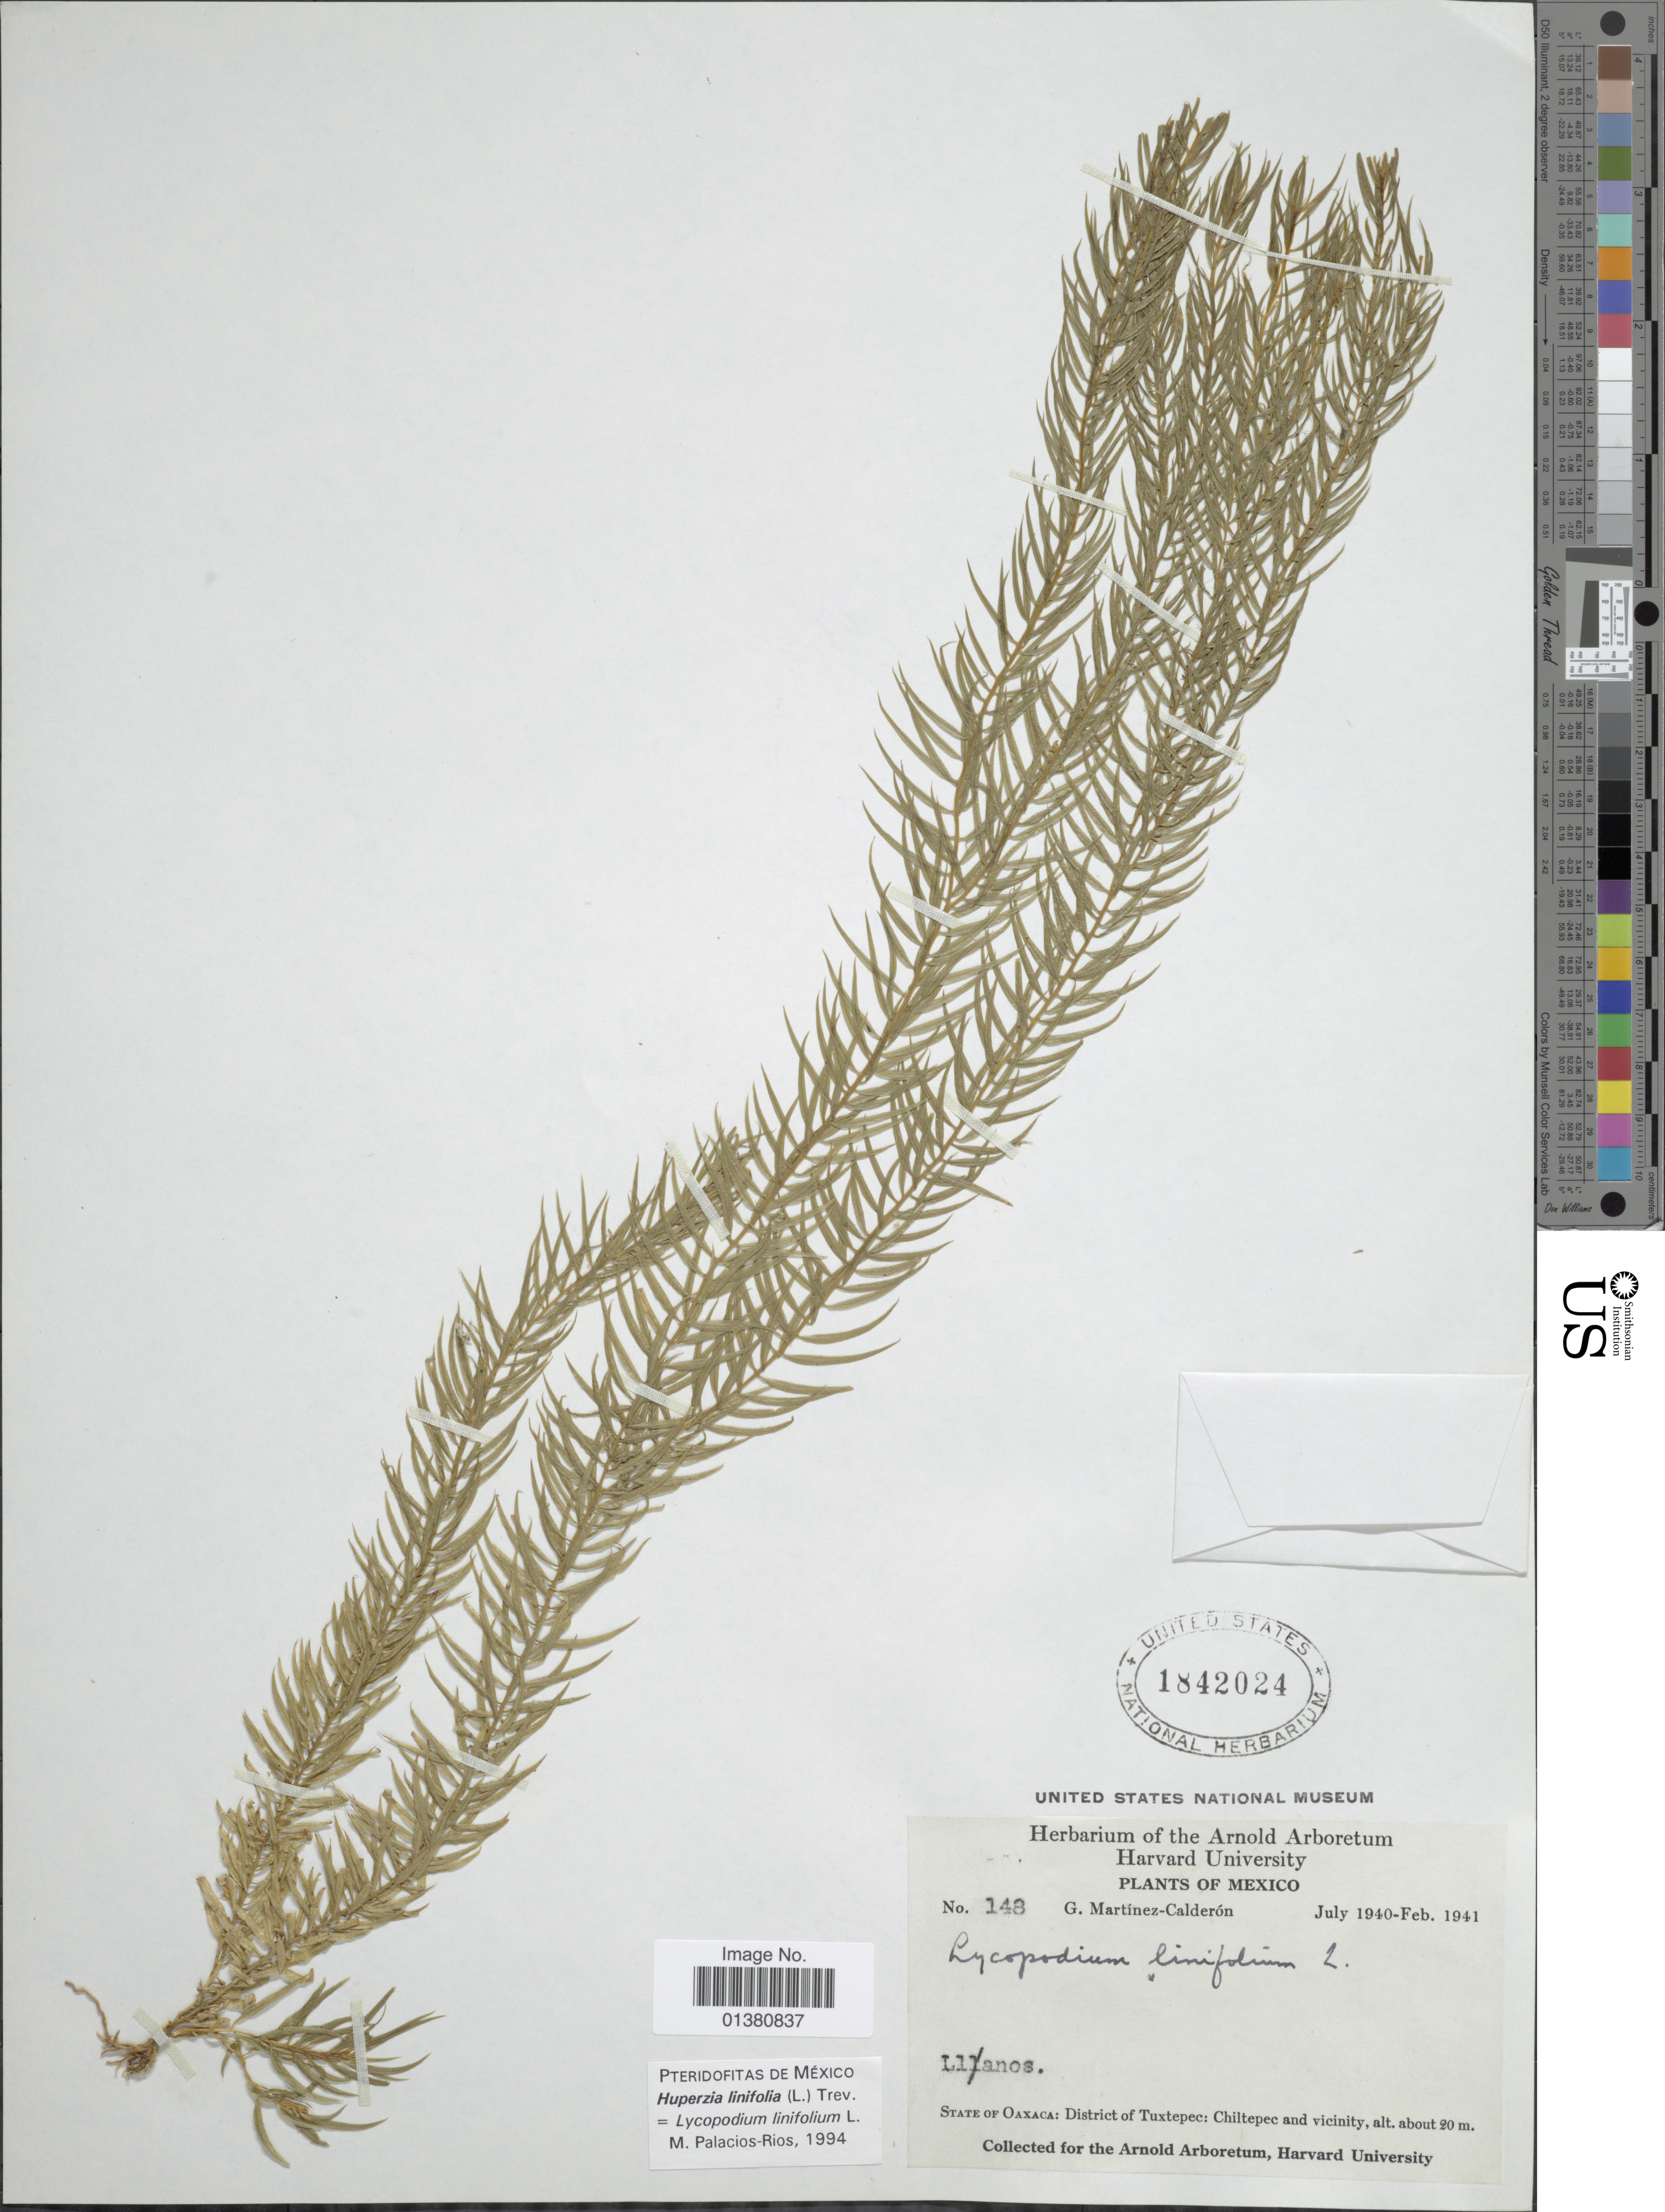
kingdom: Plantae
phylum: Tracheophyta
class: Lycopodiopsida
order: Lycopodiales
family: Lycopodiaceae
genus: Phlegmariurus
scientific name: Phlegmariurus linifolius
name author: (L.) B. Øllg.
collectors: G. Martínez Calderón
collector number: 148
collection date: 1940-07/1941-02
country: Mexico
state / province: Oaxaca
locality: State of Oaxaca: District of Tuxtepec: Chiltepec and vicinity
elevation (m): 20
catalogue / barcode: US 1842024